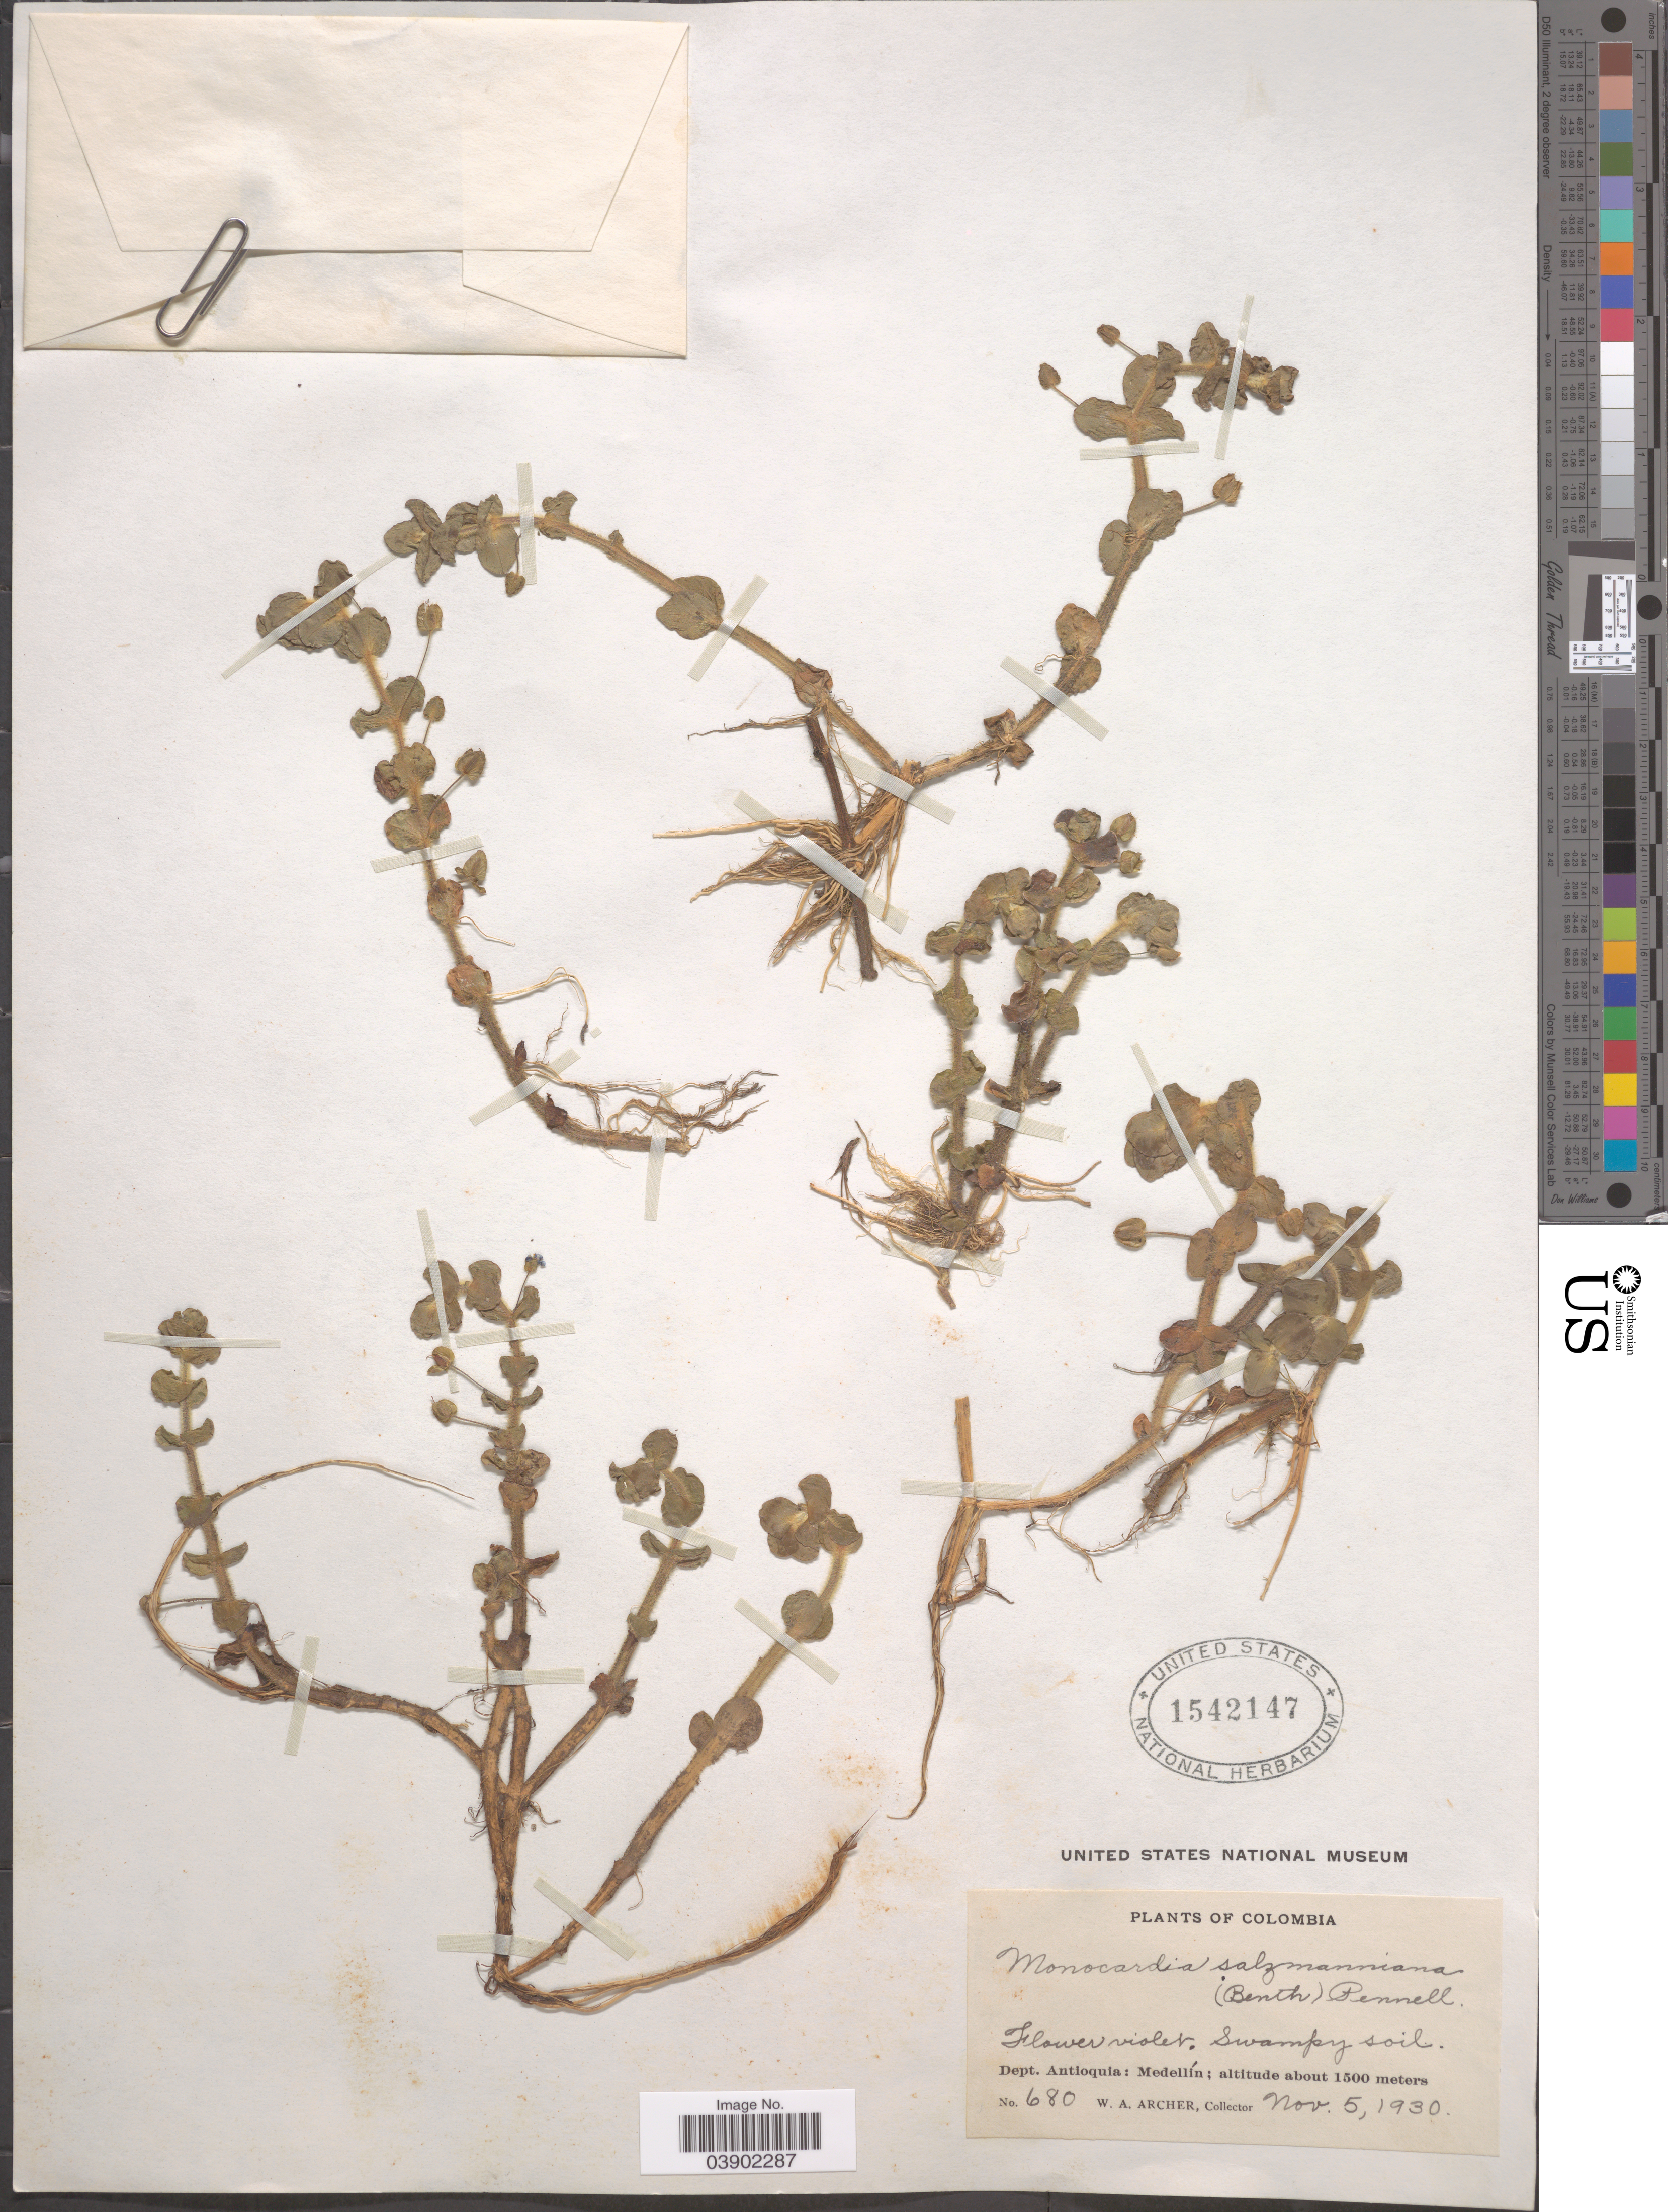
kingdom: Plantae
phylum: Tracheophyta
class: Magnoliopsida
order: Lamiales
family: Plantaginaceae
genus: Bacopa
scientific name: Bacopa salzmannii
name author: (Benth.) Wettst. ex Edwall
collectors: W. Archer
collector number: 680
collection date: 1930-11-05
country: Colombia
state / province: Antioquia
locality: Dept. Antioquia: Medellín.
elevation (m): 1500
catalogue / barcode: US 1542147